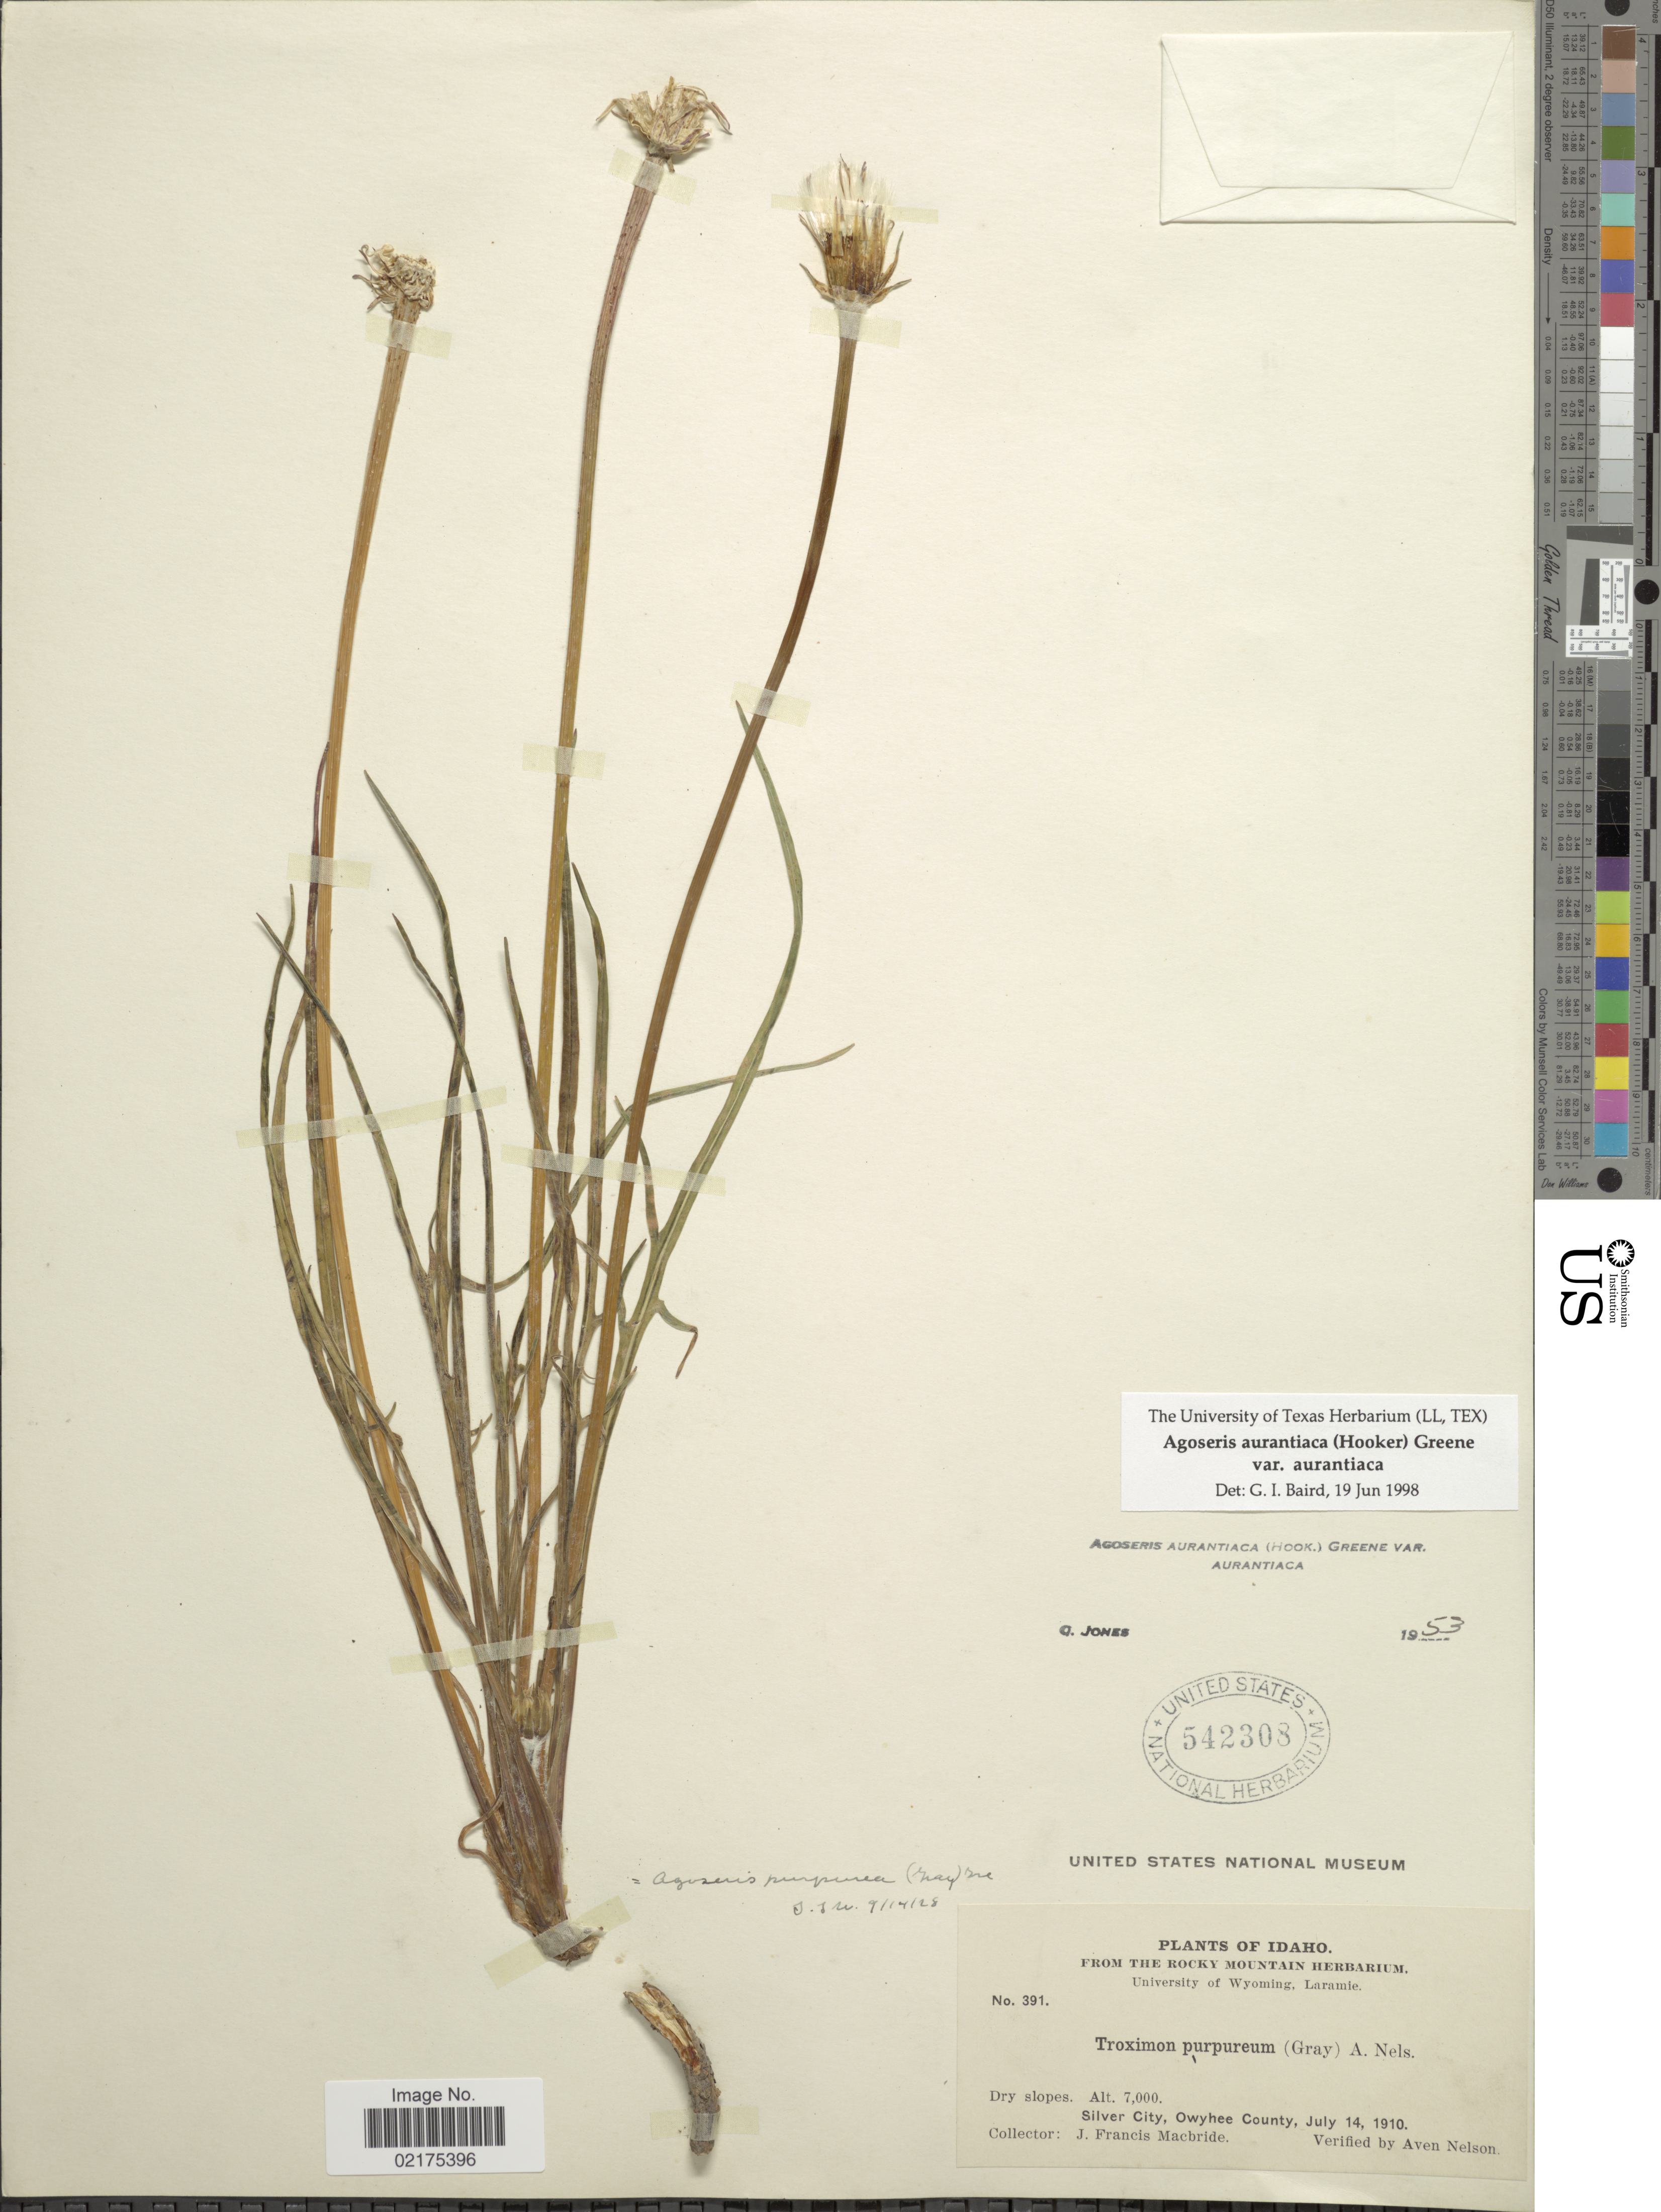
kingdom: Plantae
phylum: Tracheophyta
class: Magnoliopsida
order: Asterales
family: Asteraceae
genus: Agoseris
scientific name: Agoseris aurantiaca var. aurantiaca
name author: (Hook.) Greene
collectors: J. F. Macbride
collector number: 391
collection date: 1910-07-14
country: United States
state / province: Idaho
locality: Silver City, Owyhee County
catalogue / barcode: US 542308